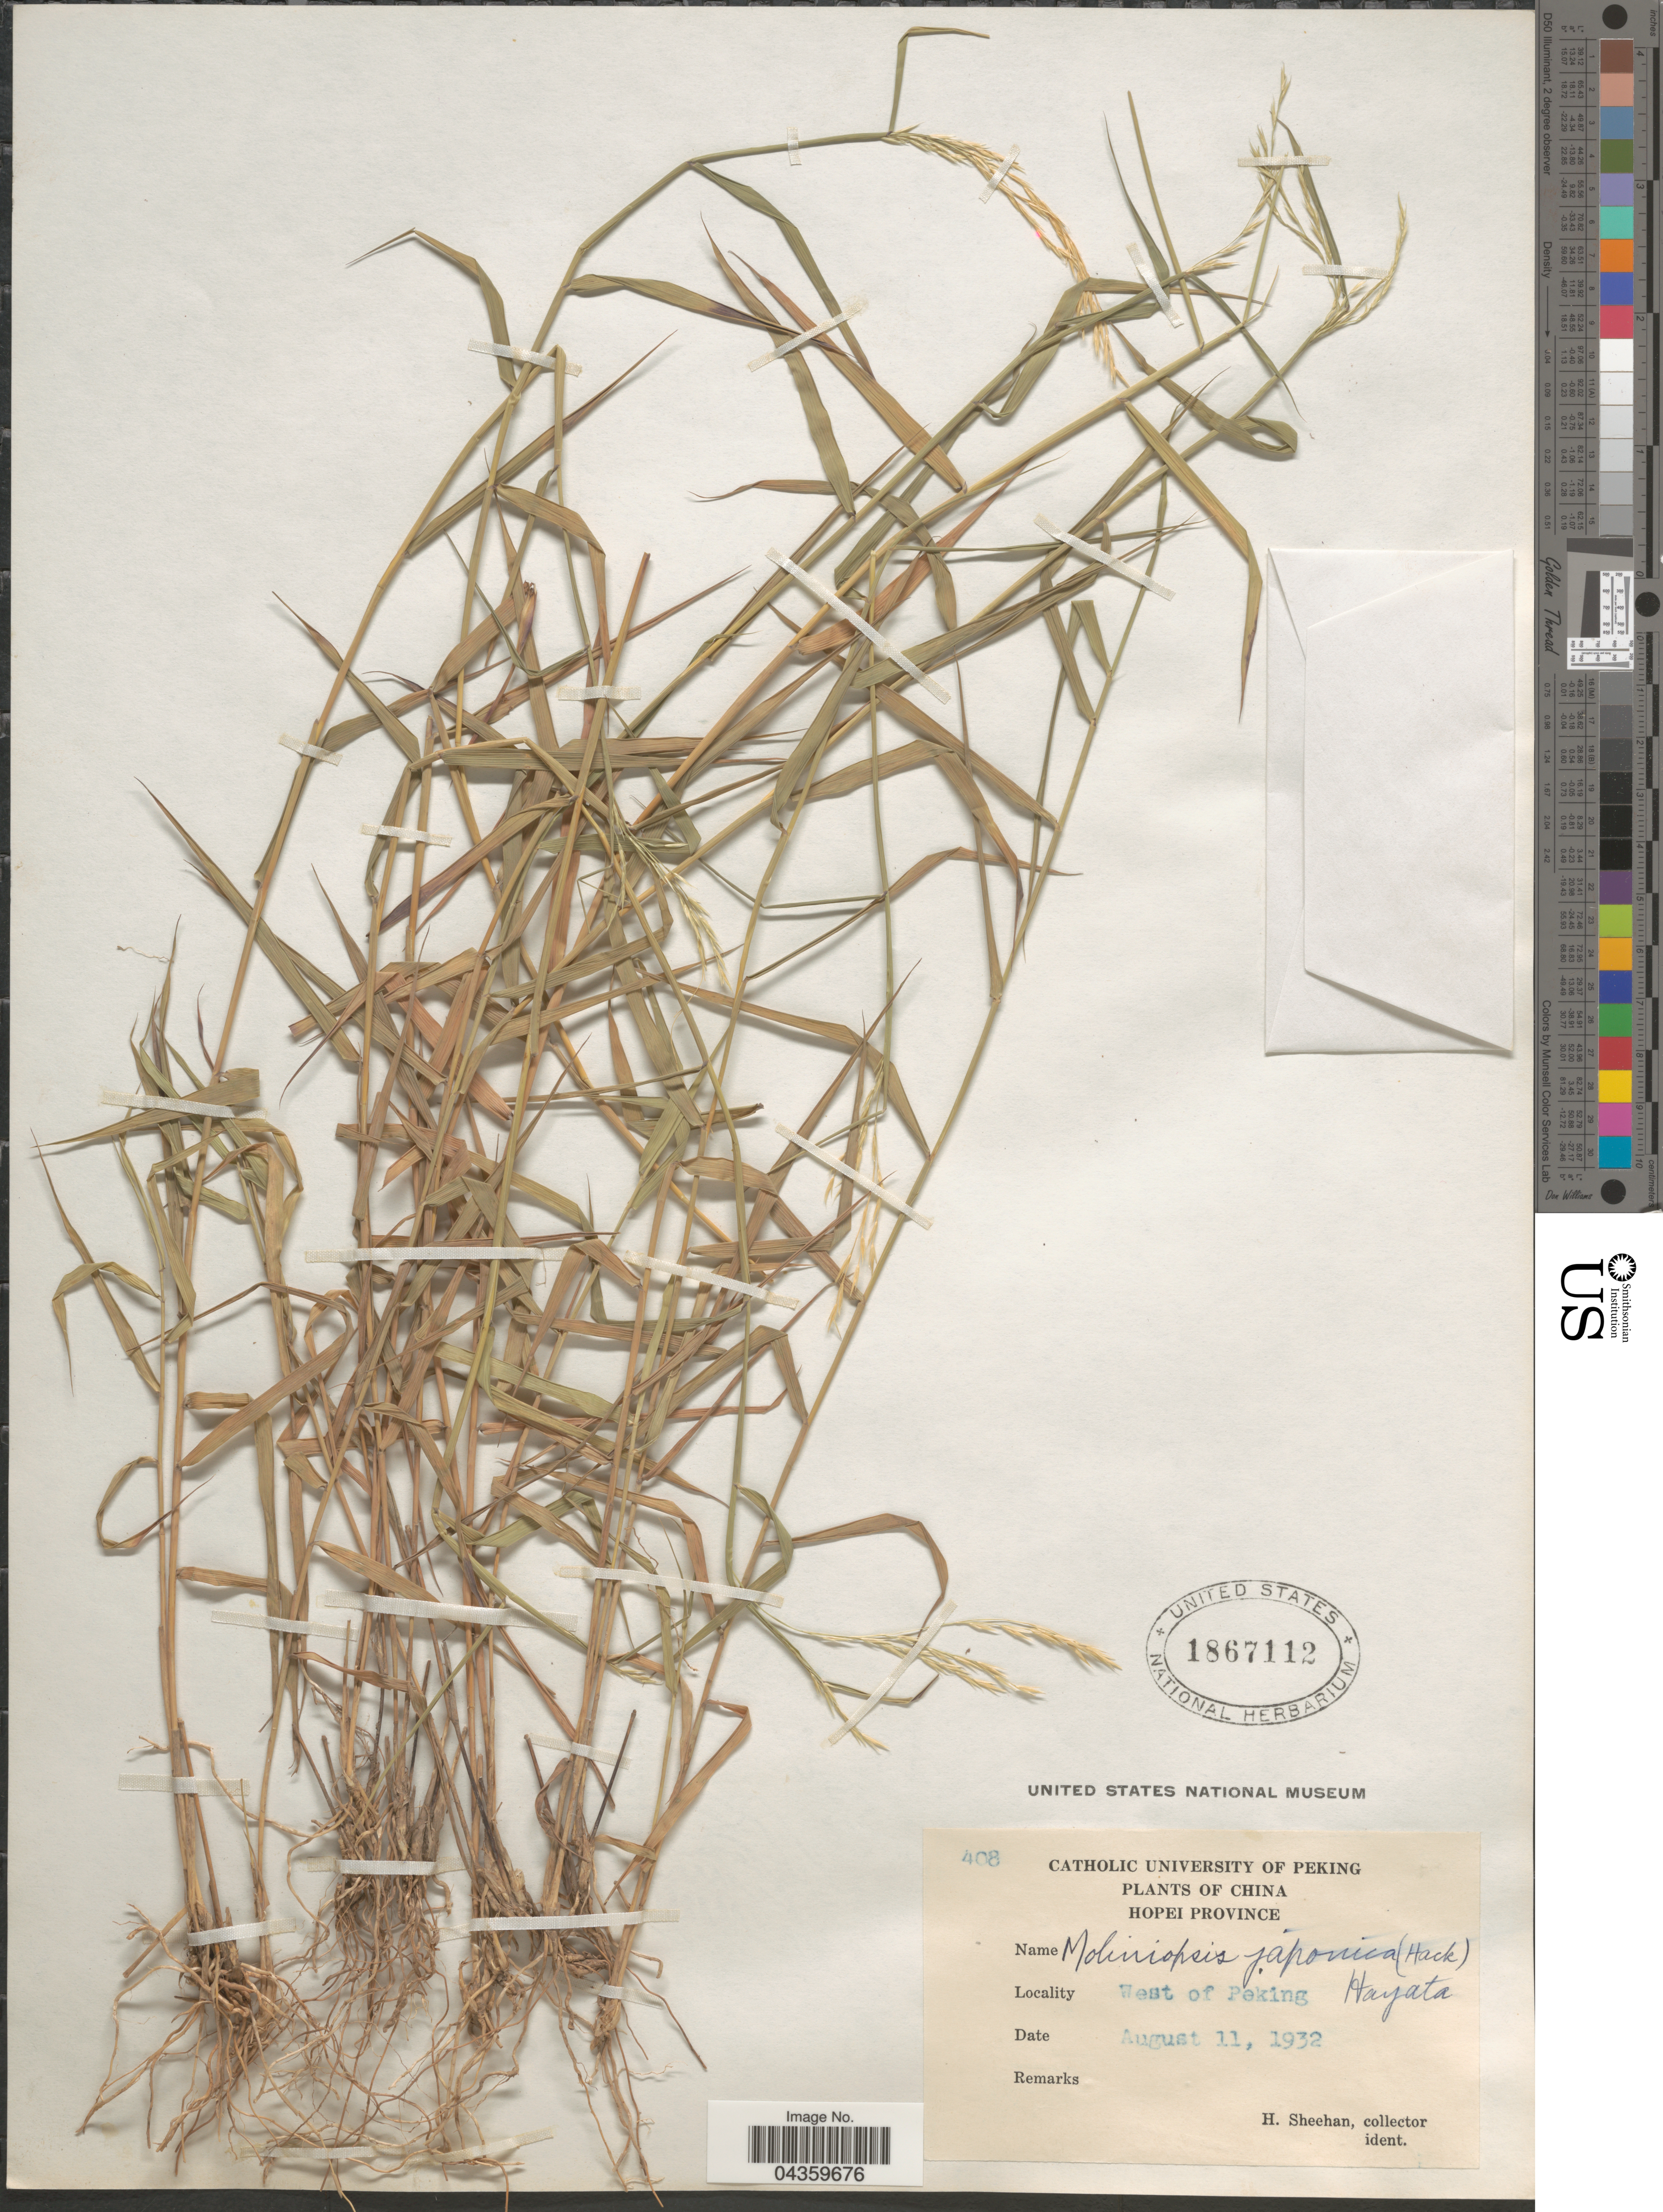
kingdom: Plantae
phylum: Tracheophyta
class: Liliopsida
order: Poales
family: Poaceae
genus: Molinia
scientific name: Molinia japonica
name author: Hack.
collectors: H. Sheehan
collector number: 408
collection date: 1932-08-11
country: China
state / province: Hebei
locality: Hopei Province. West of Peking.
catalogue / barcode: US 1867112